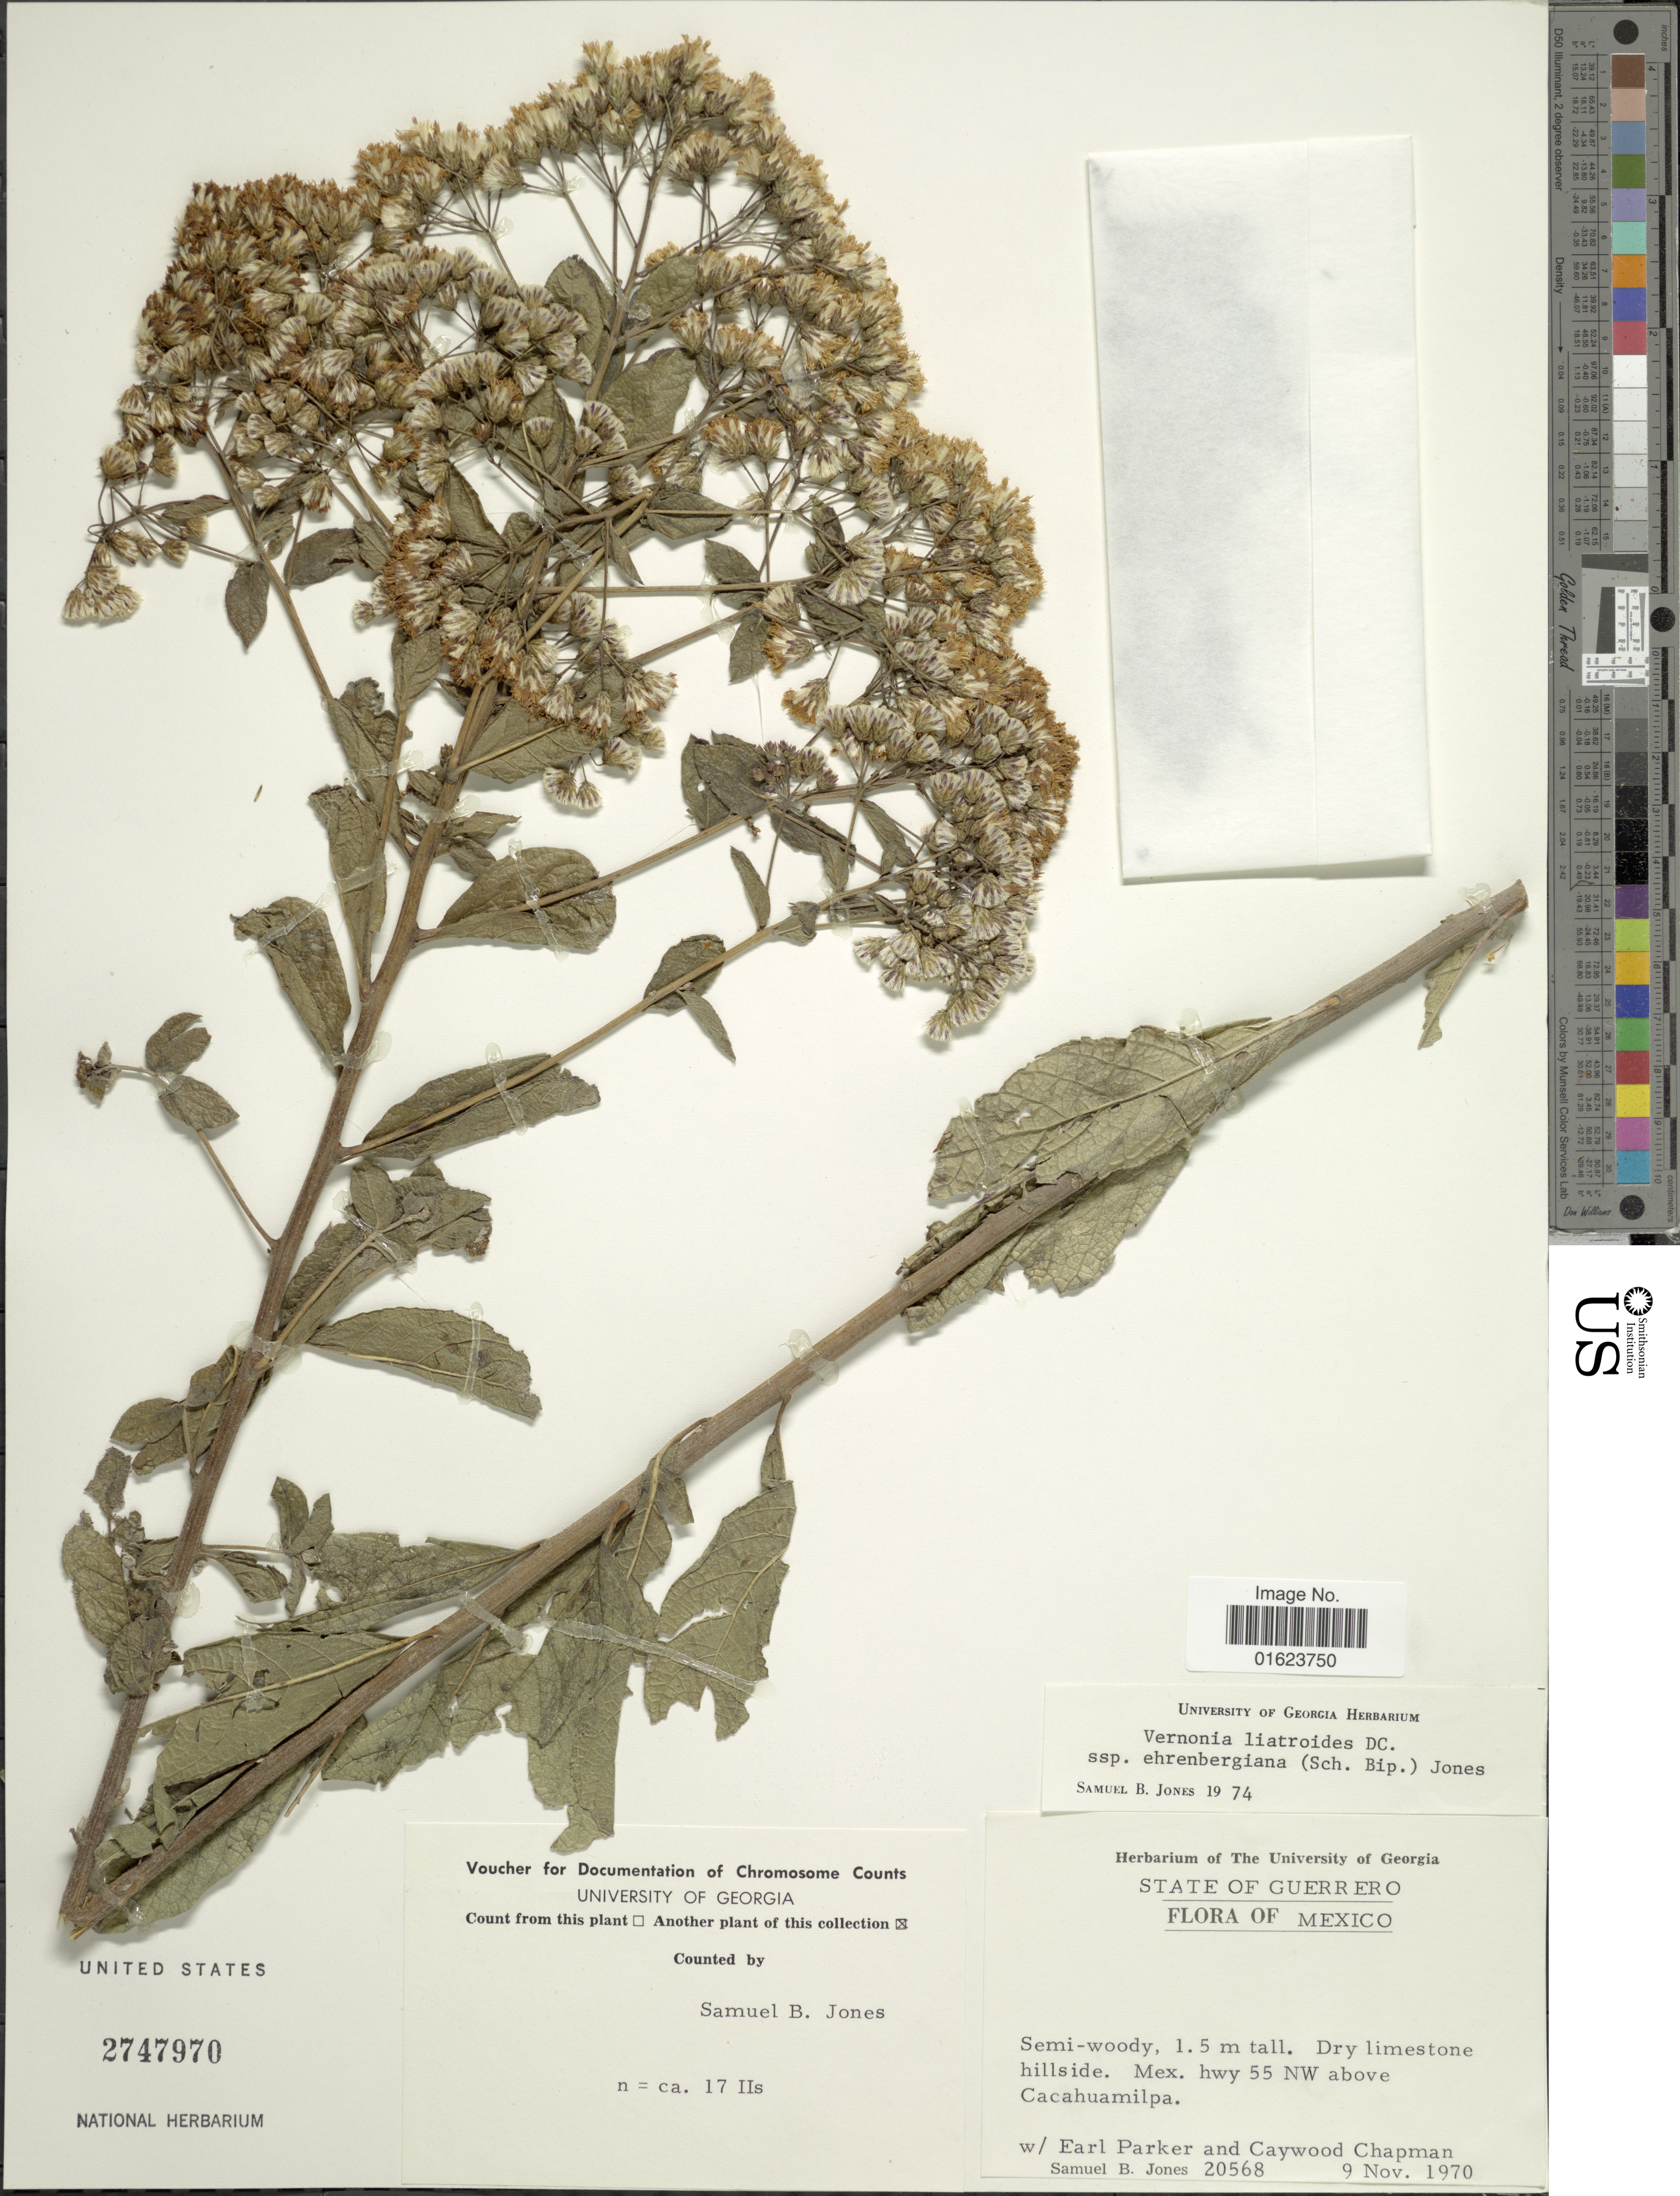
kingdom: Plantae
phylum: Tracheophyta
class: Magnoliopsida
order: Asterales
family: Asteraceae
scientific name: Vickianthus liatroides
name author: (DC.) H. Rob.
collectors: S. B. Jones, E. Parker & C. Chapman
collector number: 20568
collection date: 1970-11-09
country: Mexico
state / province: Guerrero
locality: Dry limestone hillside, Mex. hwy 55 NW above Cacahuamilpa.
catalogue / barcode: US 2747970